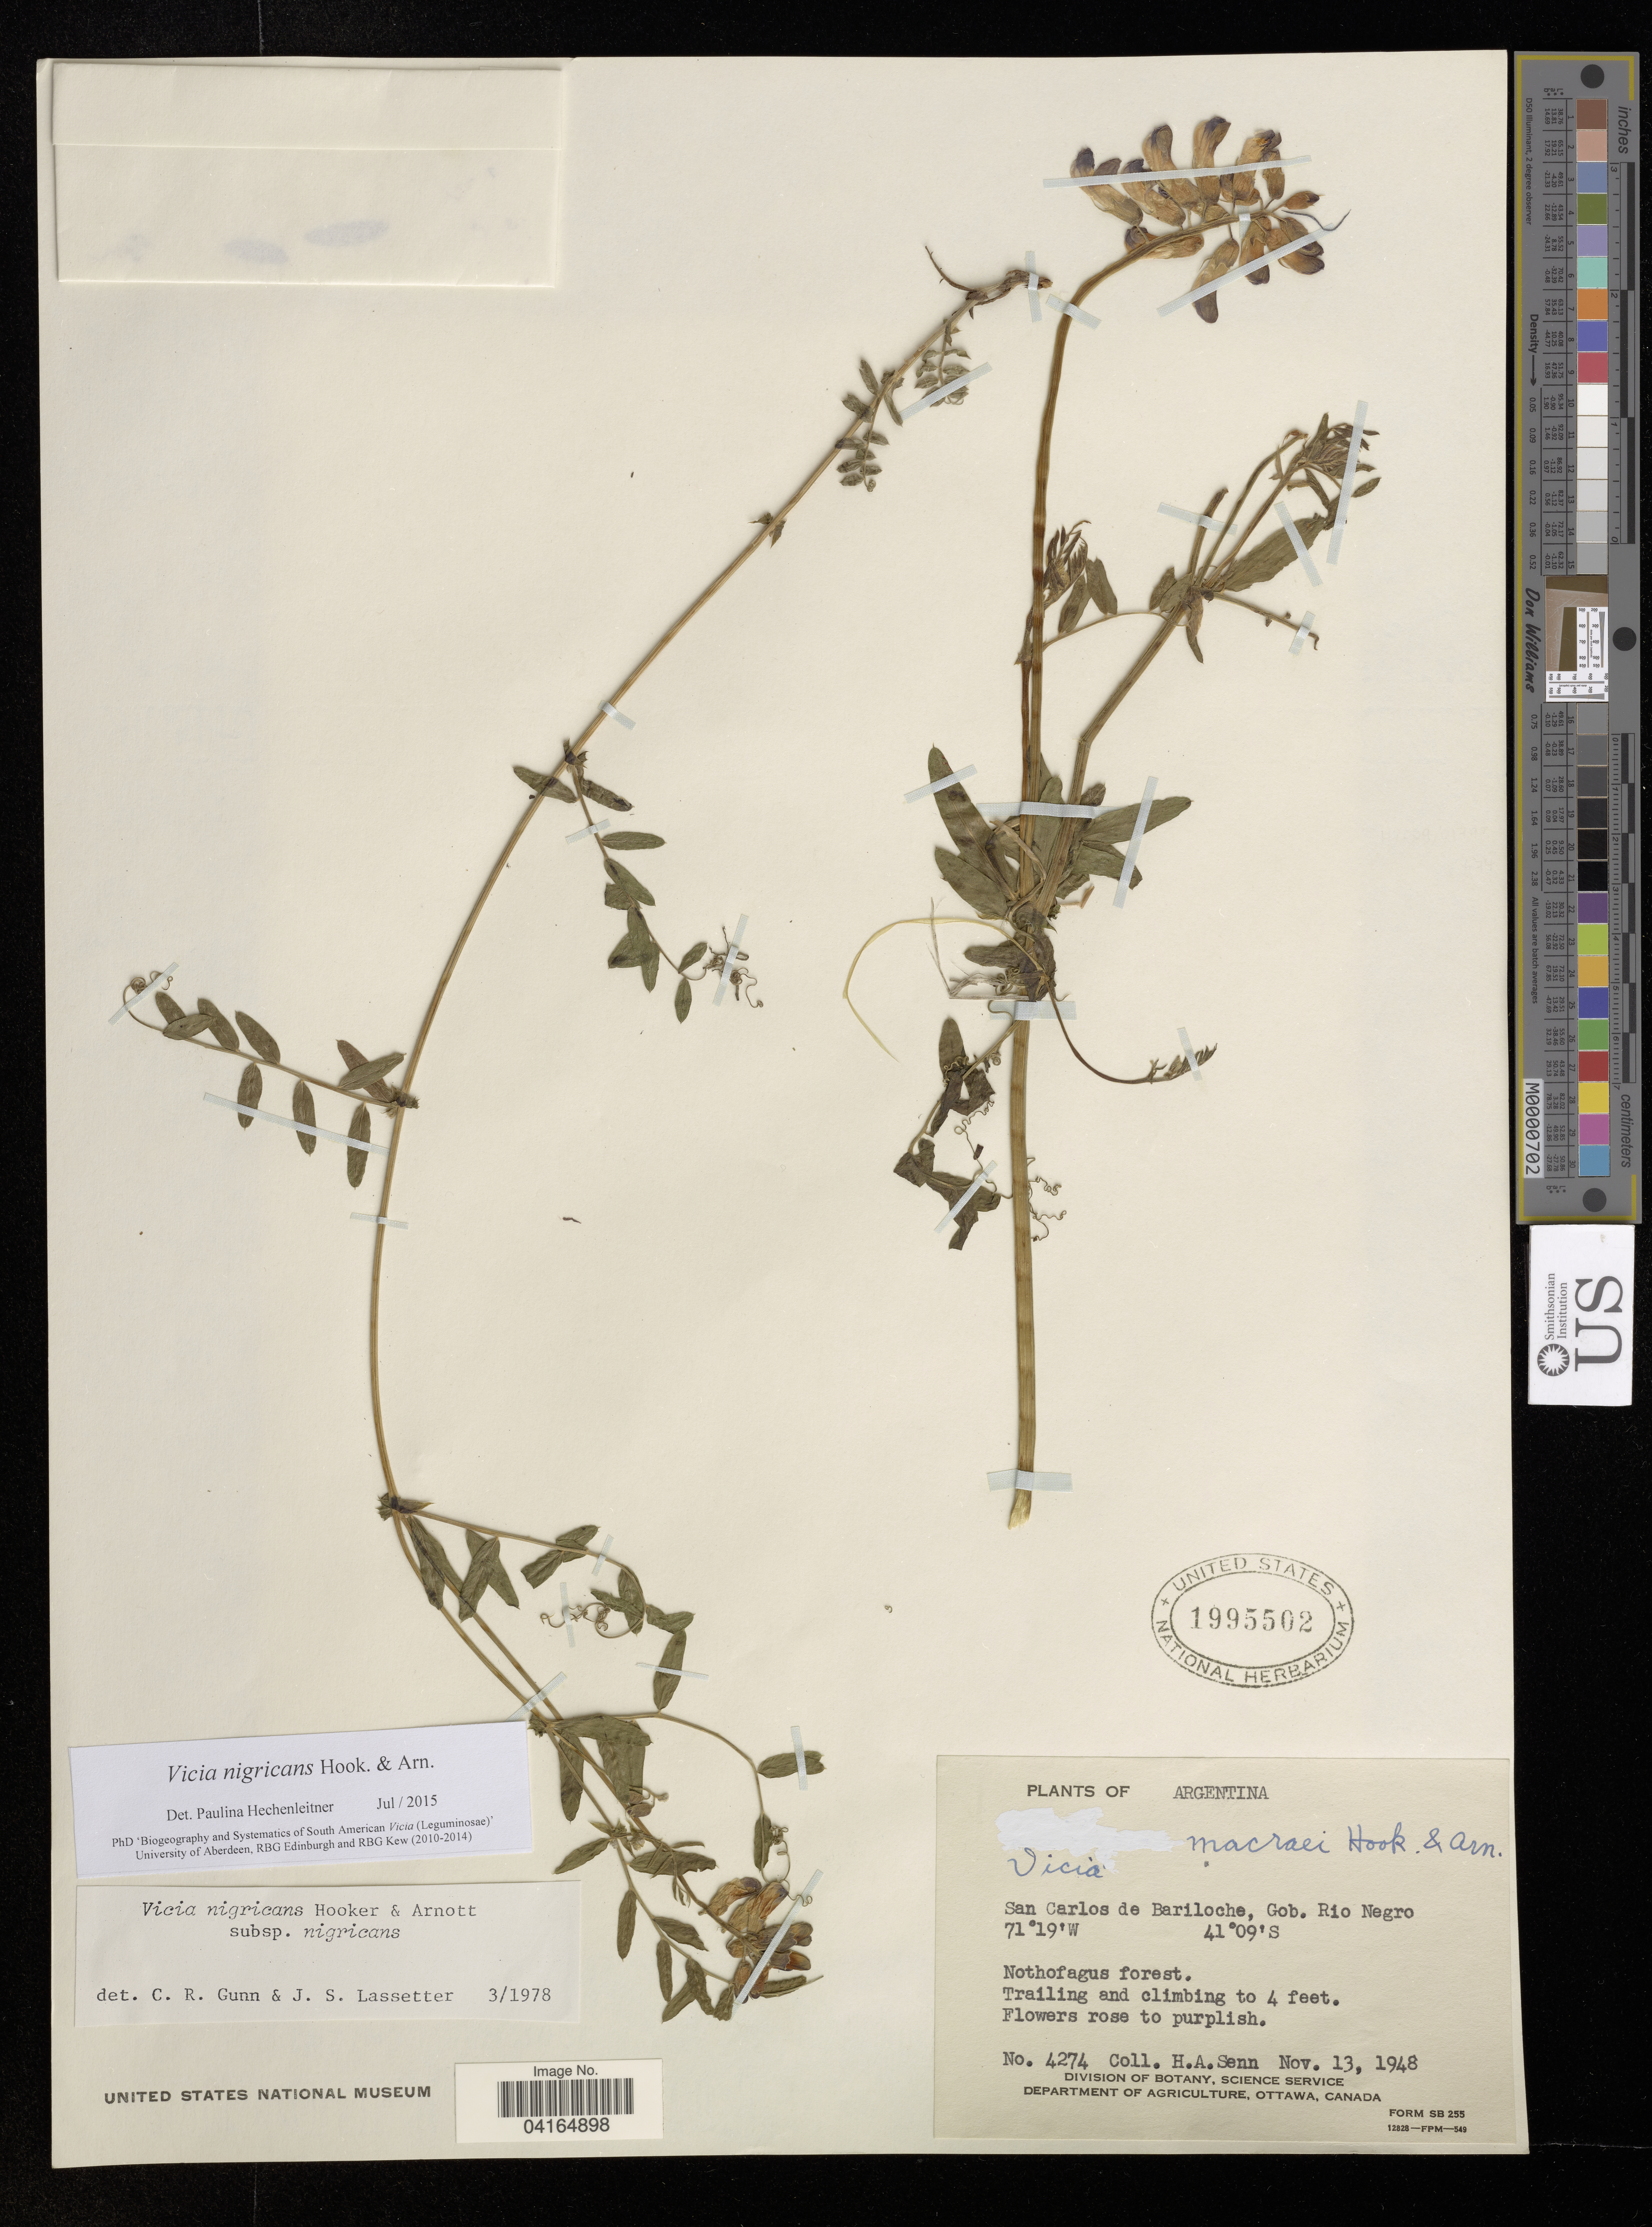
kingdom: Plantae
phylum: Tracheophyta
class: Magnoliopsida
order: Fabales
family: Fabaceae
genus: Vicia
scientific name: Vicia nigricans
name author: Hook. & Arn.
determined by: Hechenleitner, Paulina, RBG Edinburgh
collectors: H. Senn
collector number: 4274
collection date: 1948-11-13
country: Argentina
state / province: Rio Negro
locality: San Carlos de Bariloche, Gob. Rio Negro.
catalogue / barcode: US 1995502